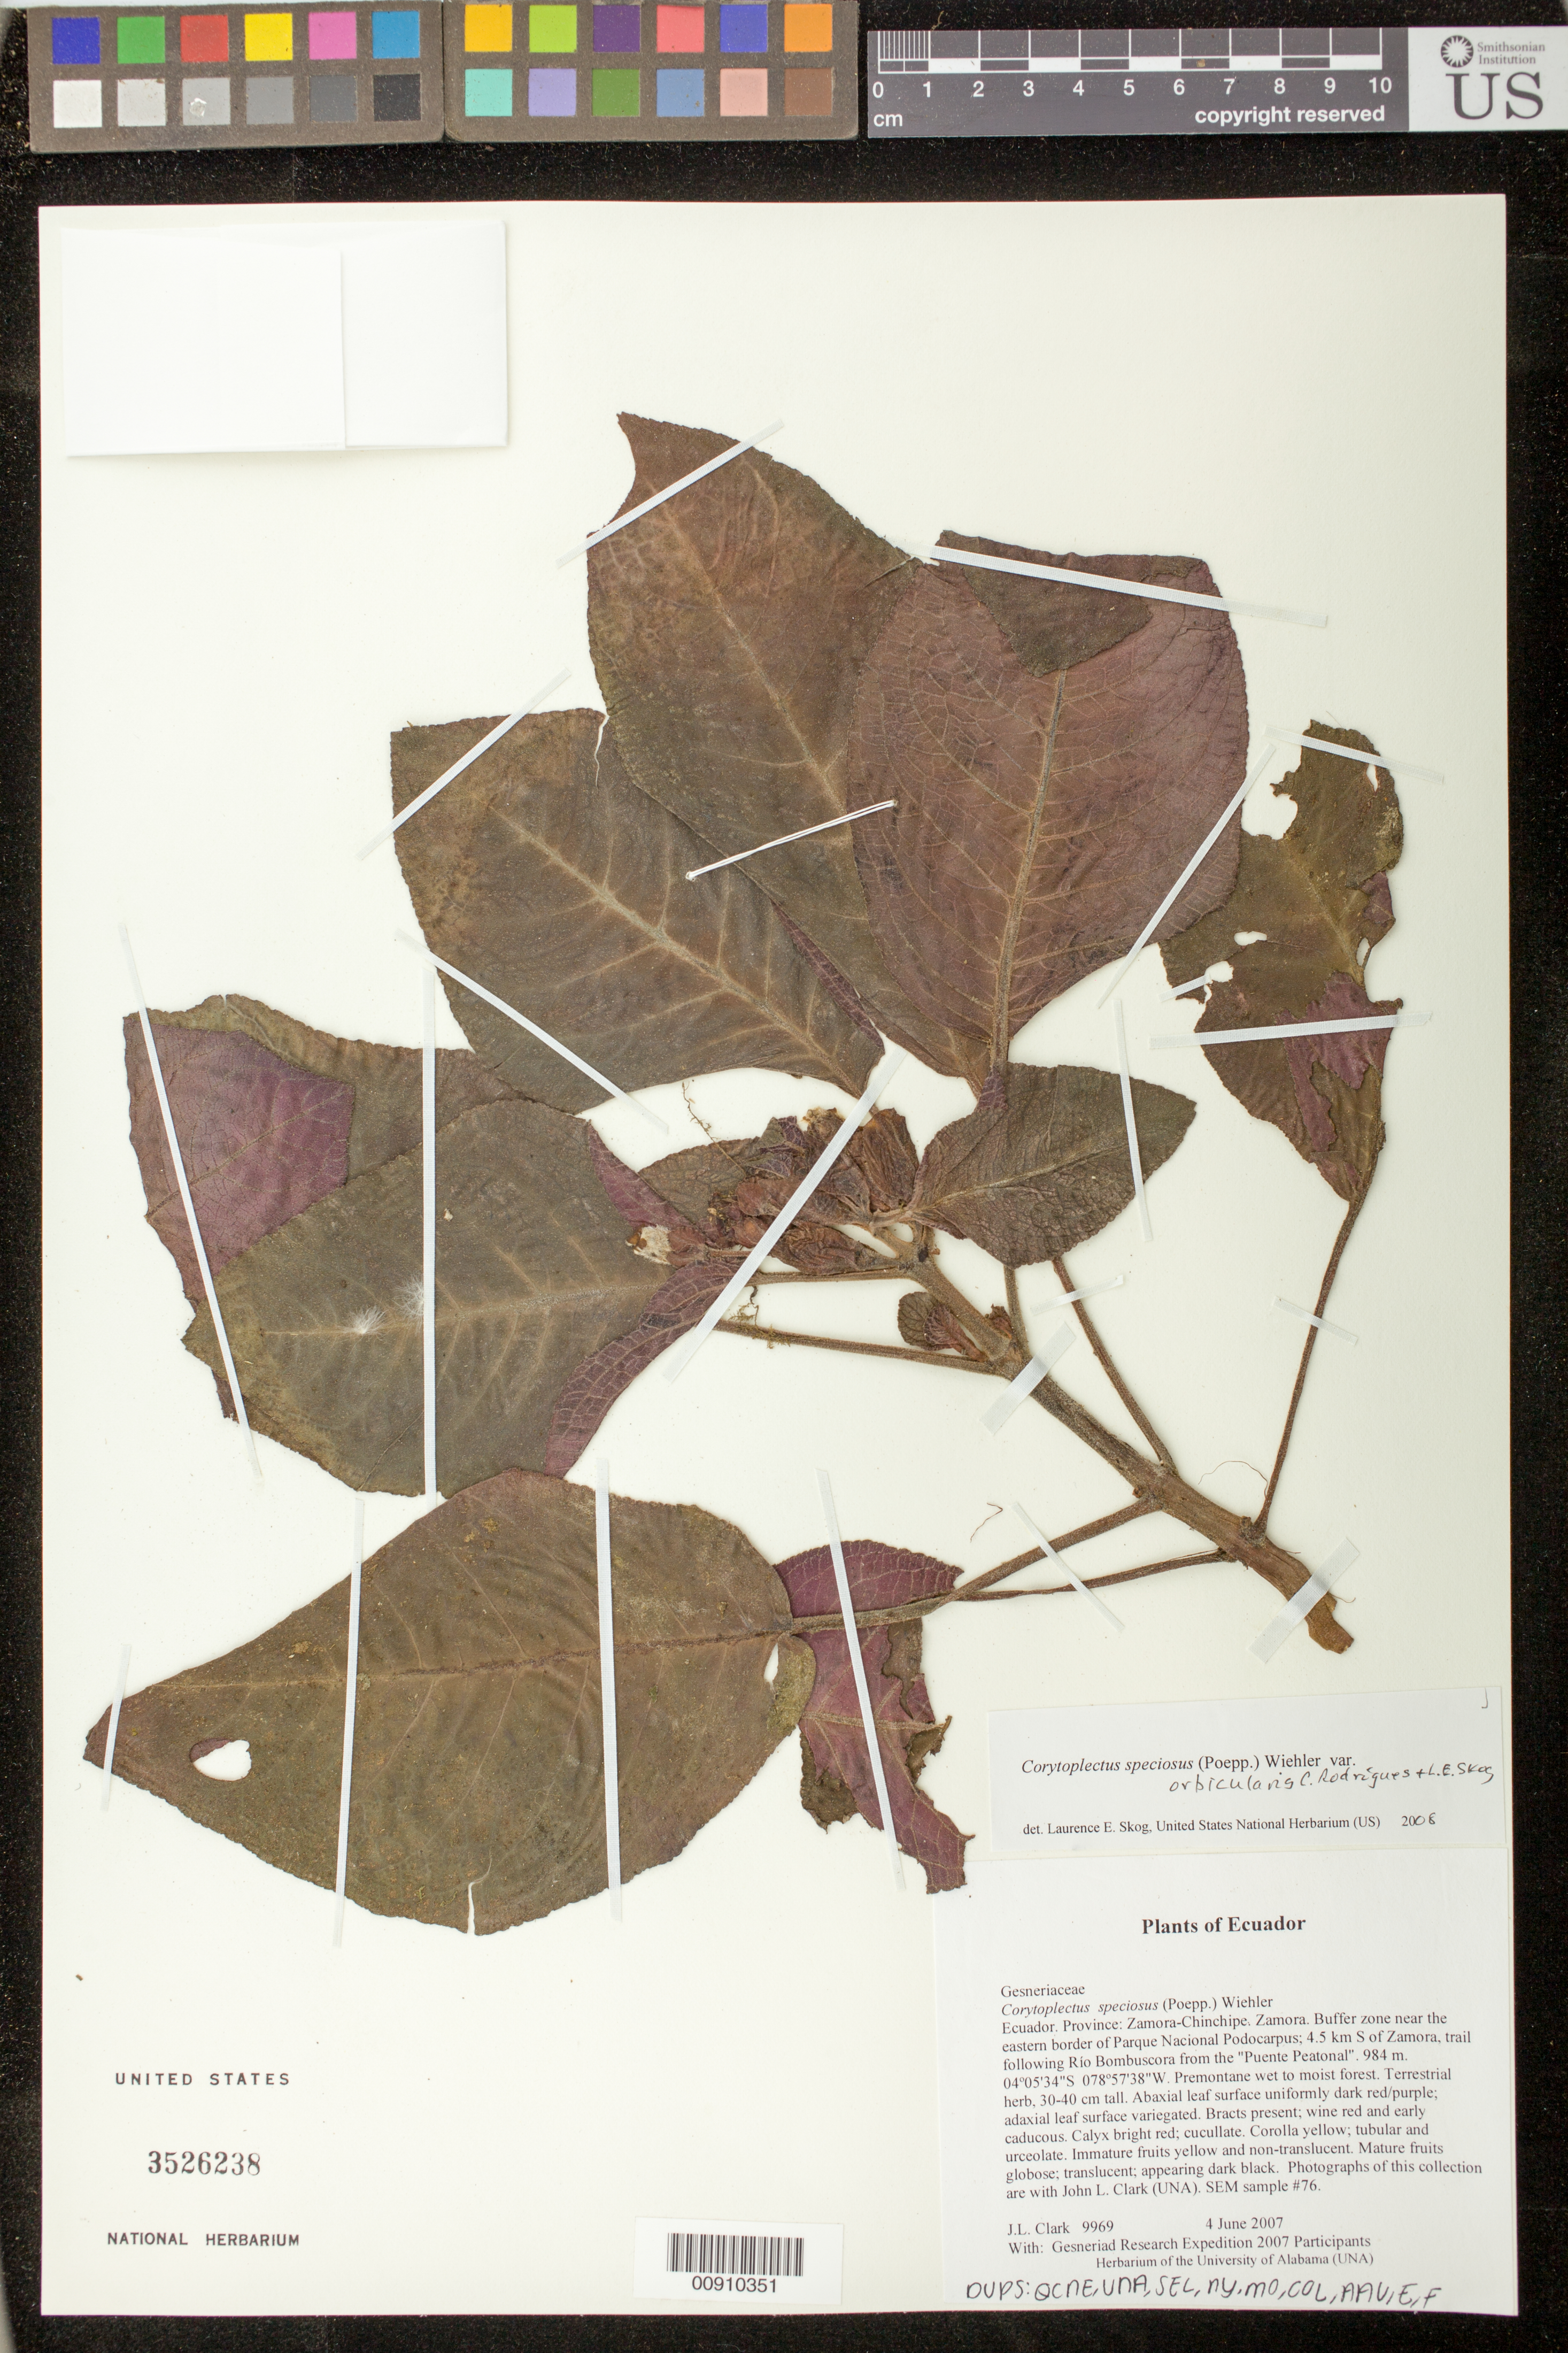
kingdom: Plantae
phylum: Tracheophyta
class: Magnoliopsida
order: Lamiales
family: Gesneriaceae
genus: Corytoplectus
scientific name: Corytoplectus speciosus var. orbicularis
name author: Rodr.-Flores & L.E. Skog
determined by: Skog, Laurence E.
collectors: J. L. Clark & Gesneriad Research Expedition 2007 Participants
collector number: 9969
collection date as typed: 04 Jun 2007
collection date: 2007-06-04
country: Ecuador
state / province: Zamora-Chinchipe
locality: Zamora. Buffer zone near the eastern border of Parque Nacional Podocarpus; 4.5 km S of Zamora, trail following Río Bombuscora from the "Puente Peatonal"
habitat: Premontane wet to moist forest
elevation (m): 984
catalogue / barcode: US 3526238